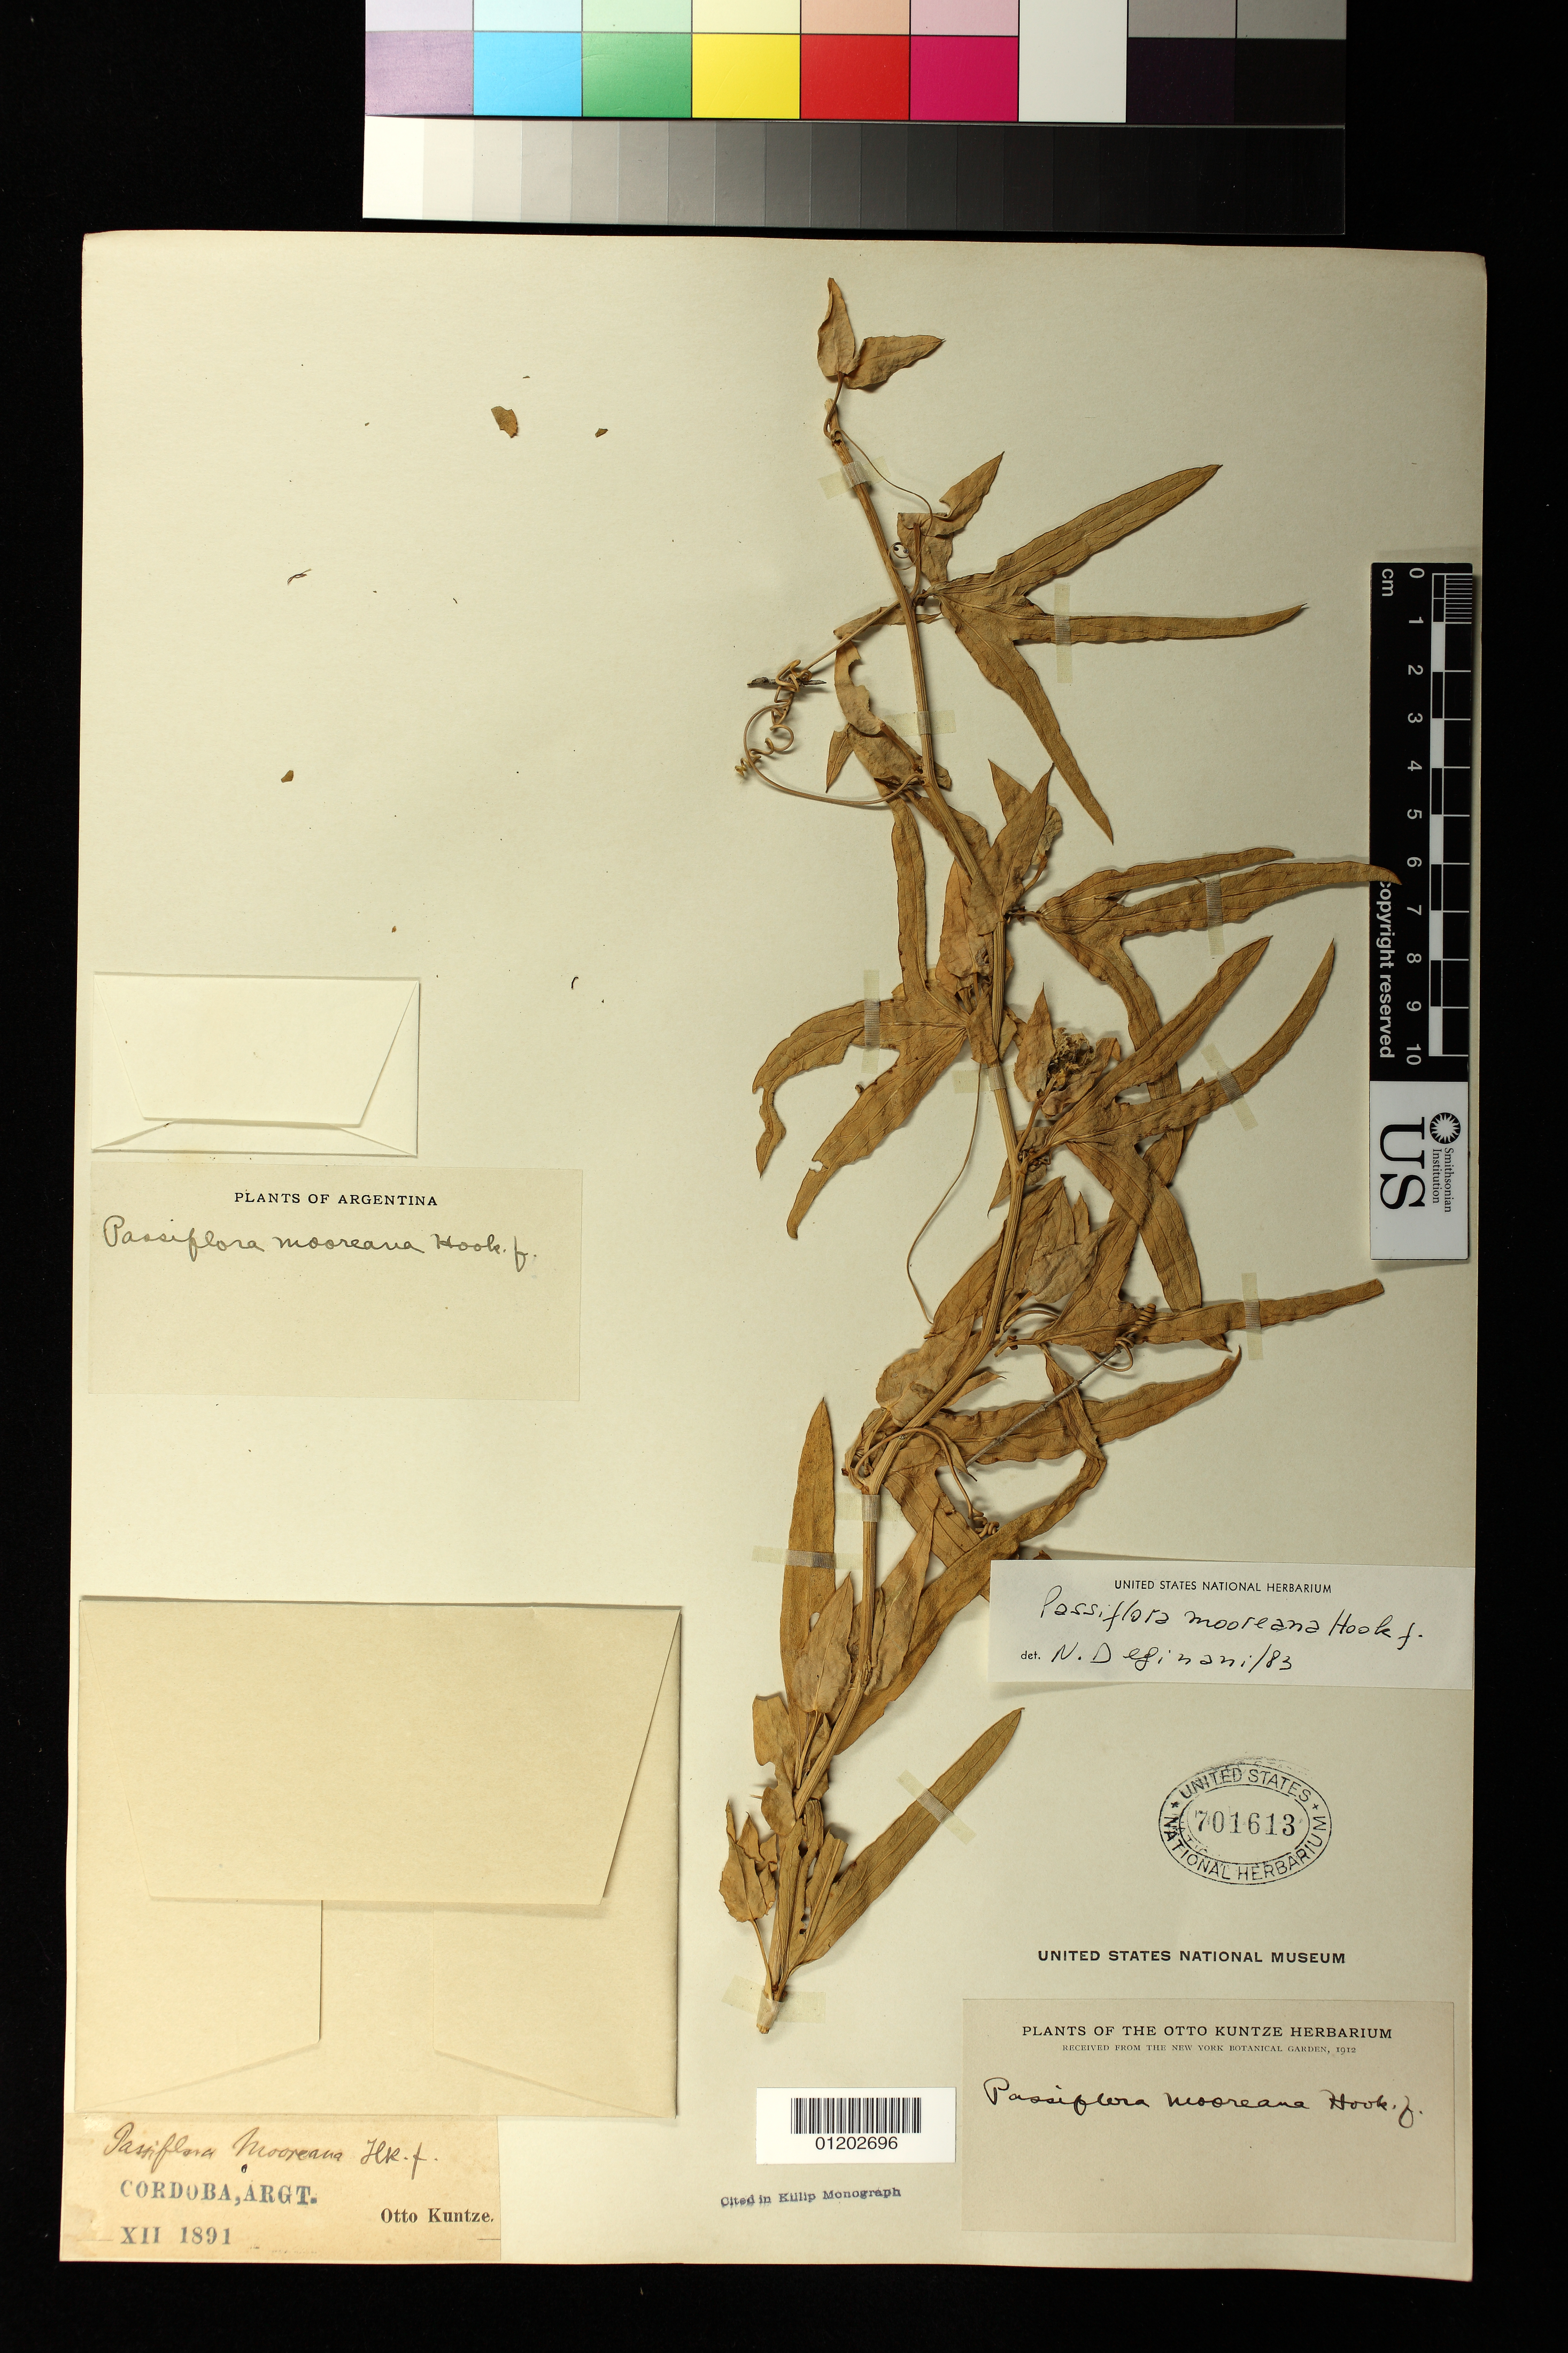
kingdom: Plantae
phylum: Tracheophyta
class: Magnoliopsida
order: Malpighiales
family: Passifloraceae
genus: Passiflora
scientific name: Passiflora mooreana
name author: Hook. f.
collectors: C.E.O. Kuntze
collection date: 1891-12-01/1891-12-31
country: Argentina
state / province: Córdoba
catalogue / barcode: US 701613